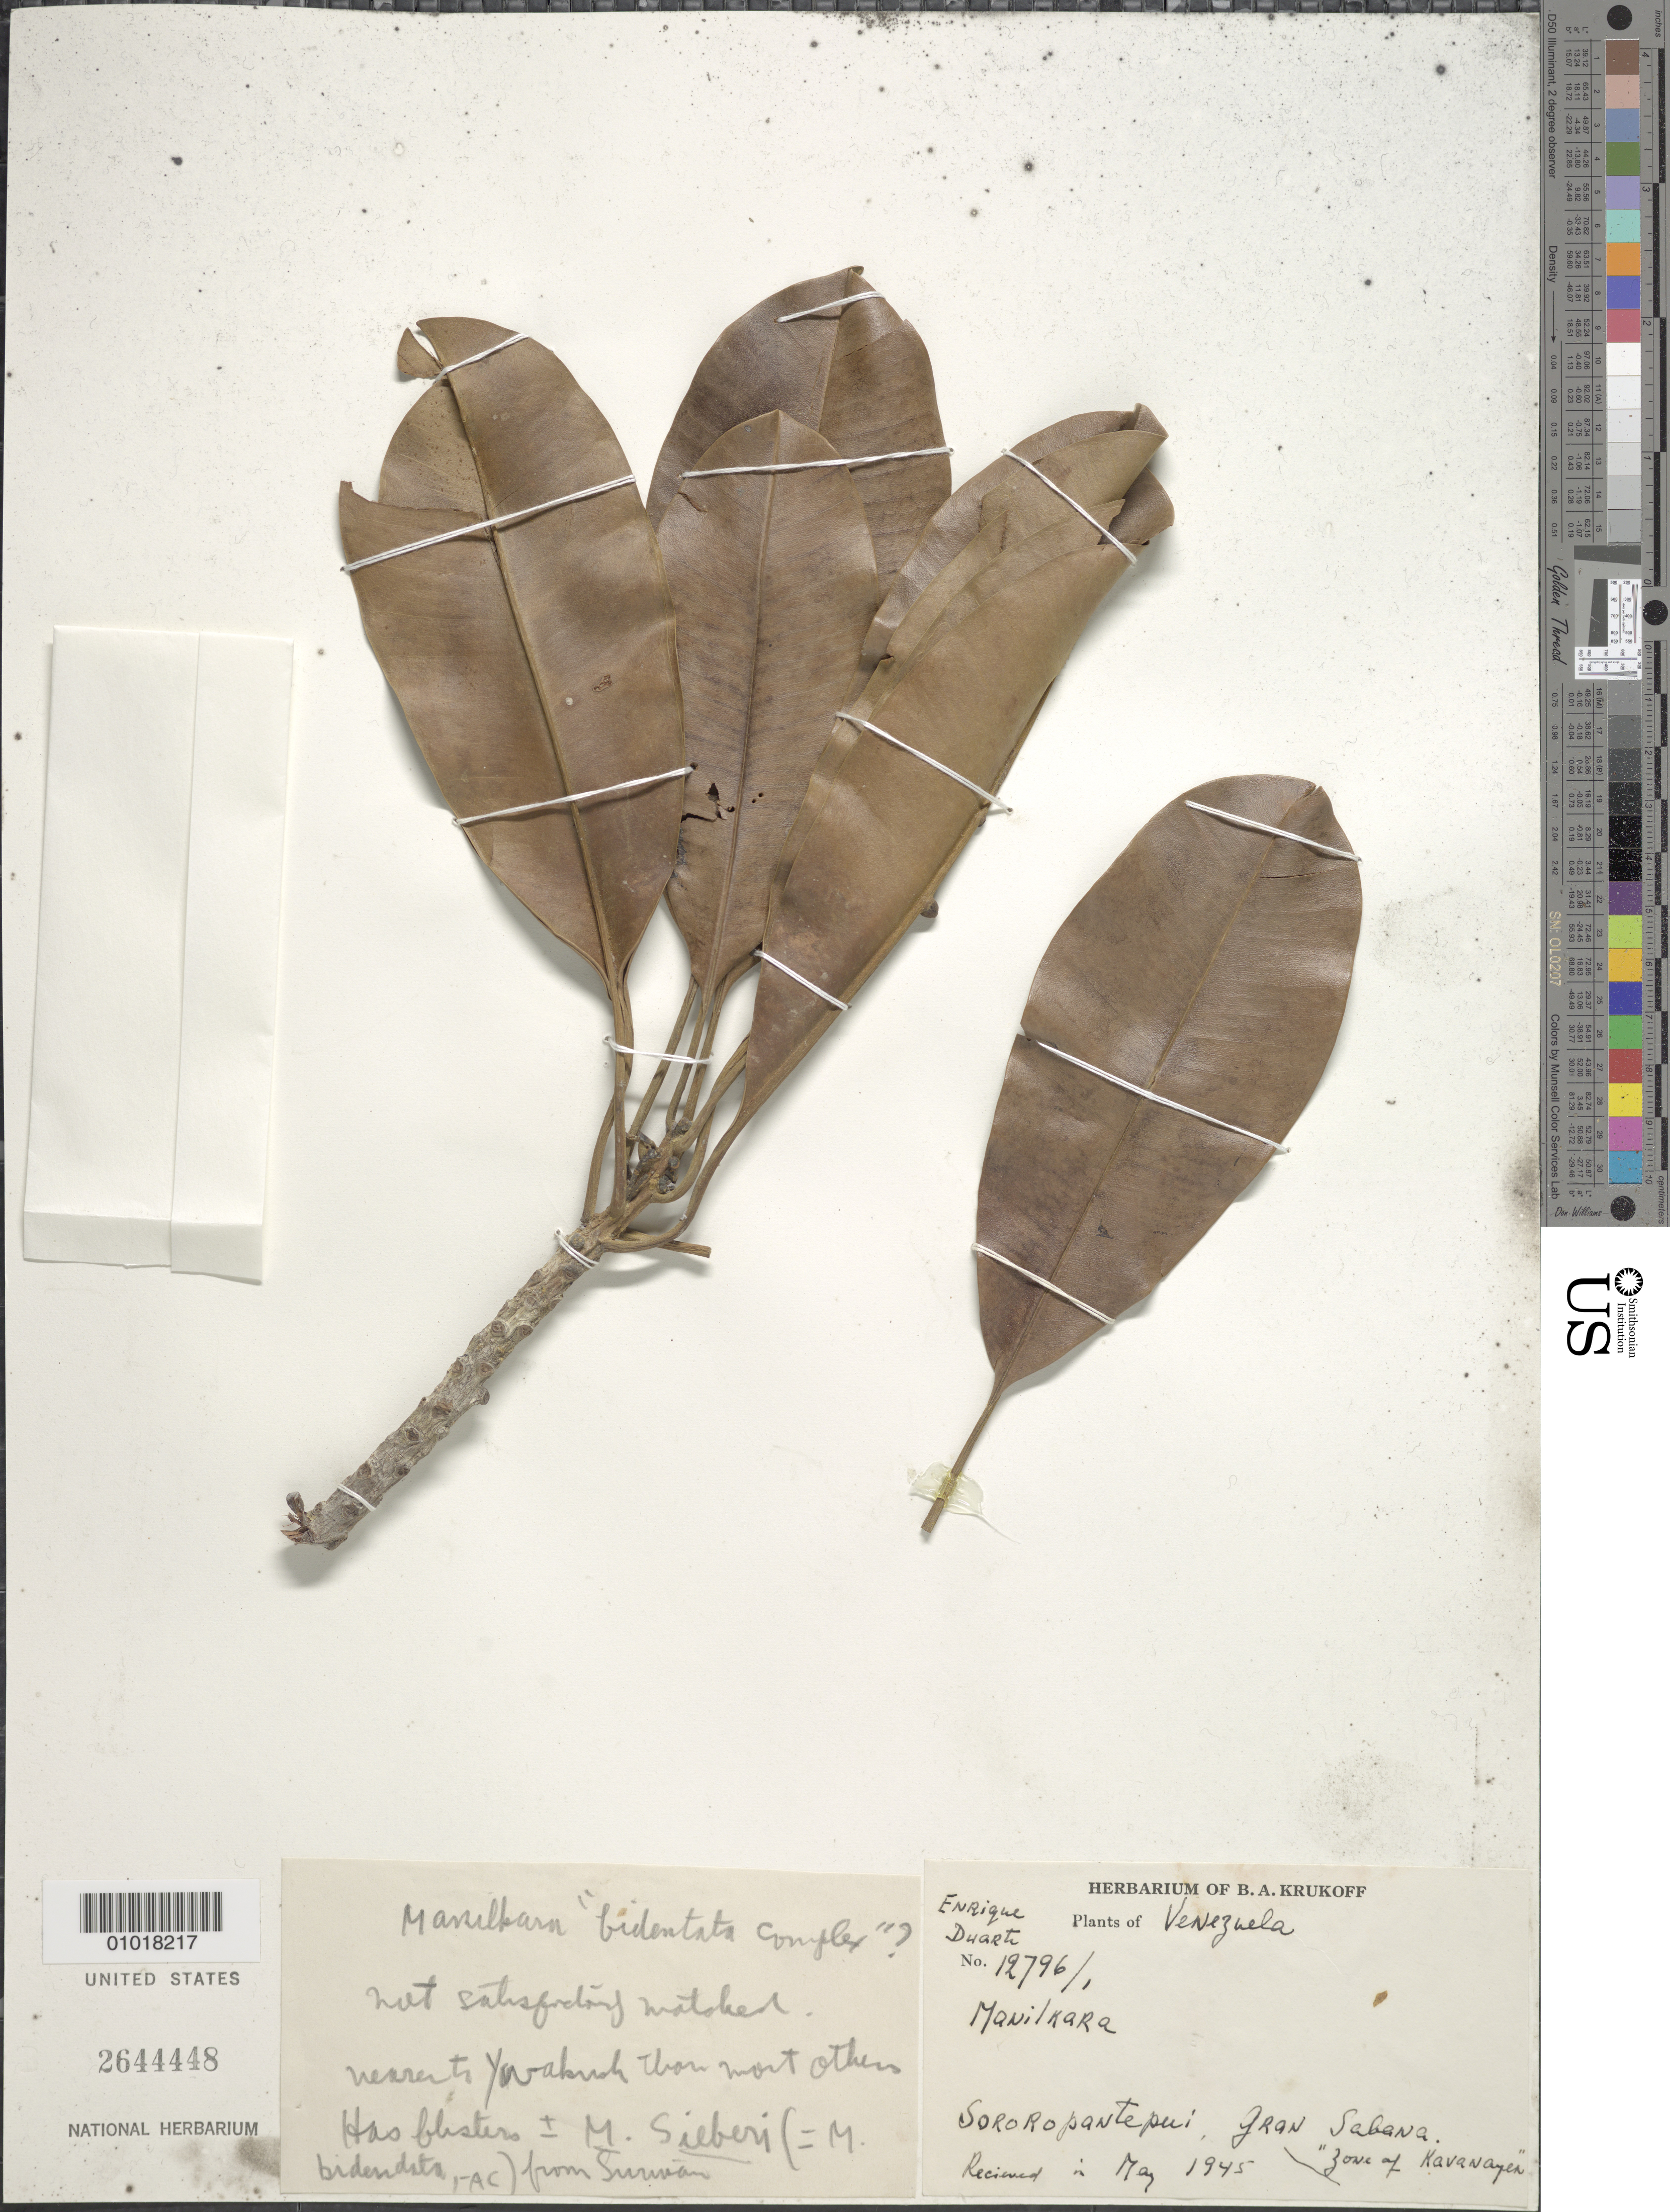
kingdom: Plantae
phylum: Tracheophyta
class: Magnoliopsida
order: Ericales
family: Sapotaceae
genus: Manilkara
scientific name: Manilkara sp.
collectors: B. A. Krukoff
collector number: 12796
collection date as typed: May-45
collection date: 1945-05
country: Guyana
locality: Sororopantepui, Gran Sabana, "zone of Kavanayen"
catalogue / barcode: US 2644448